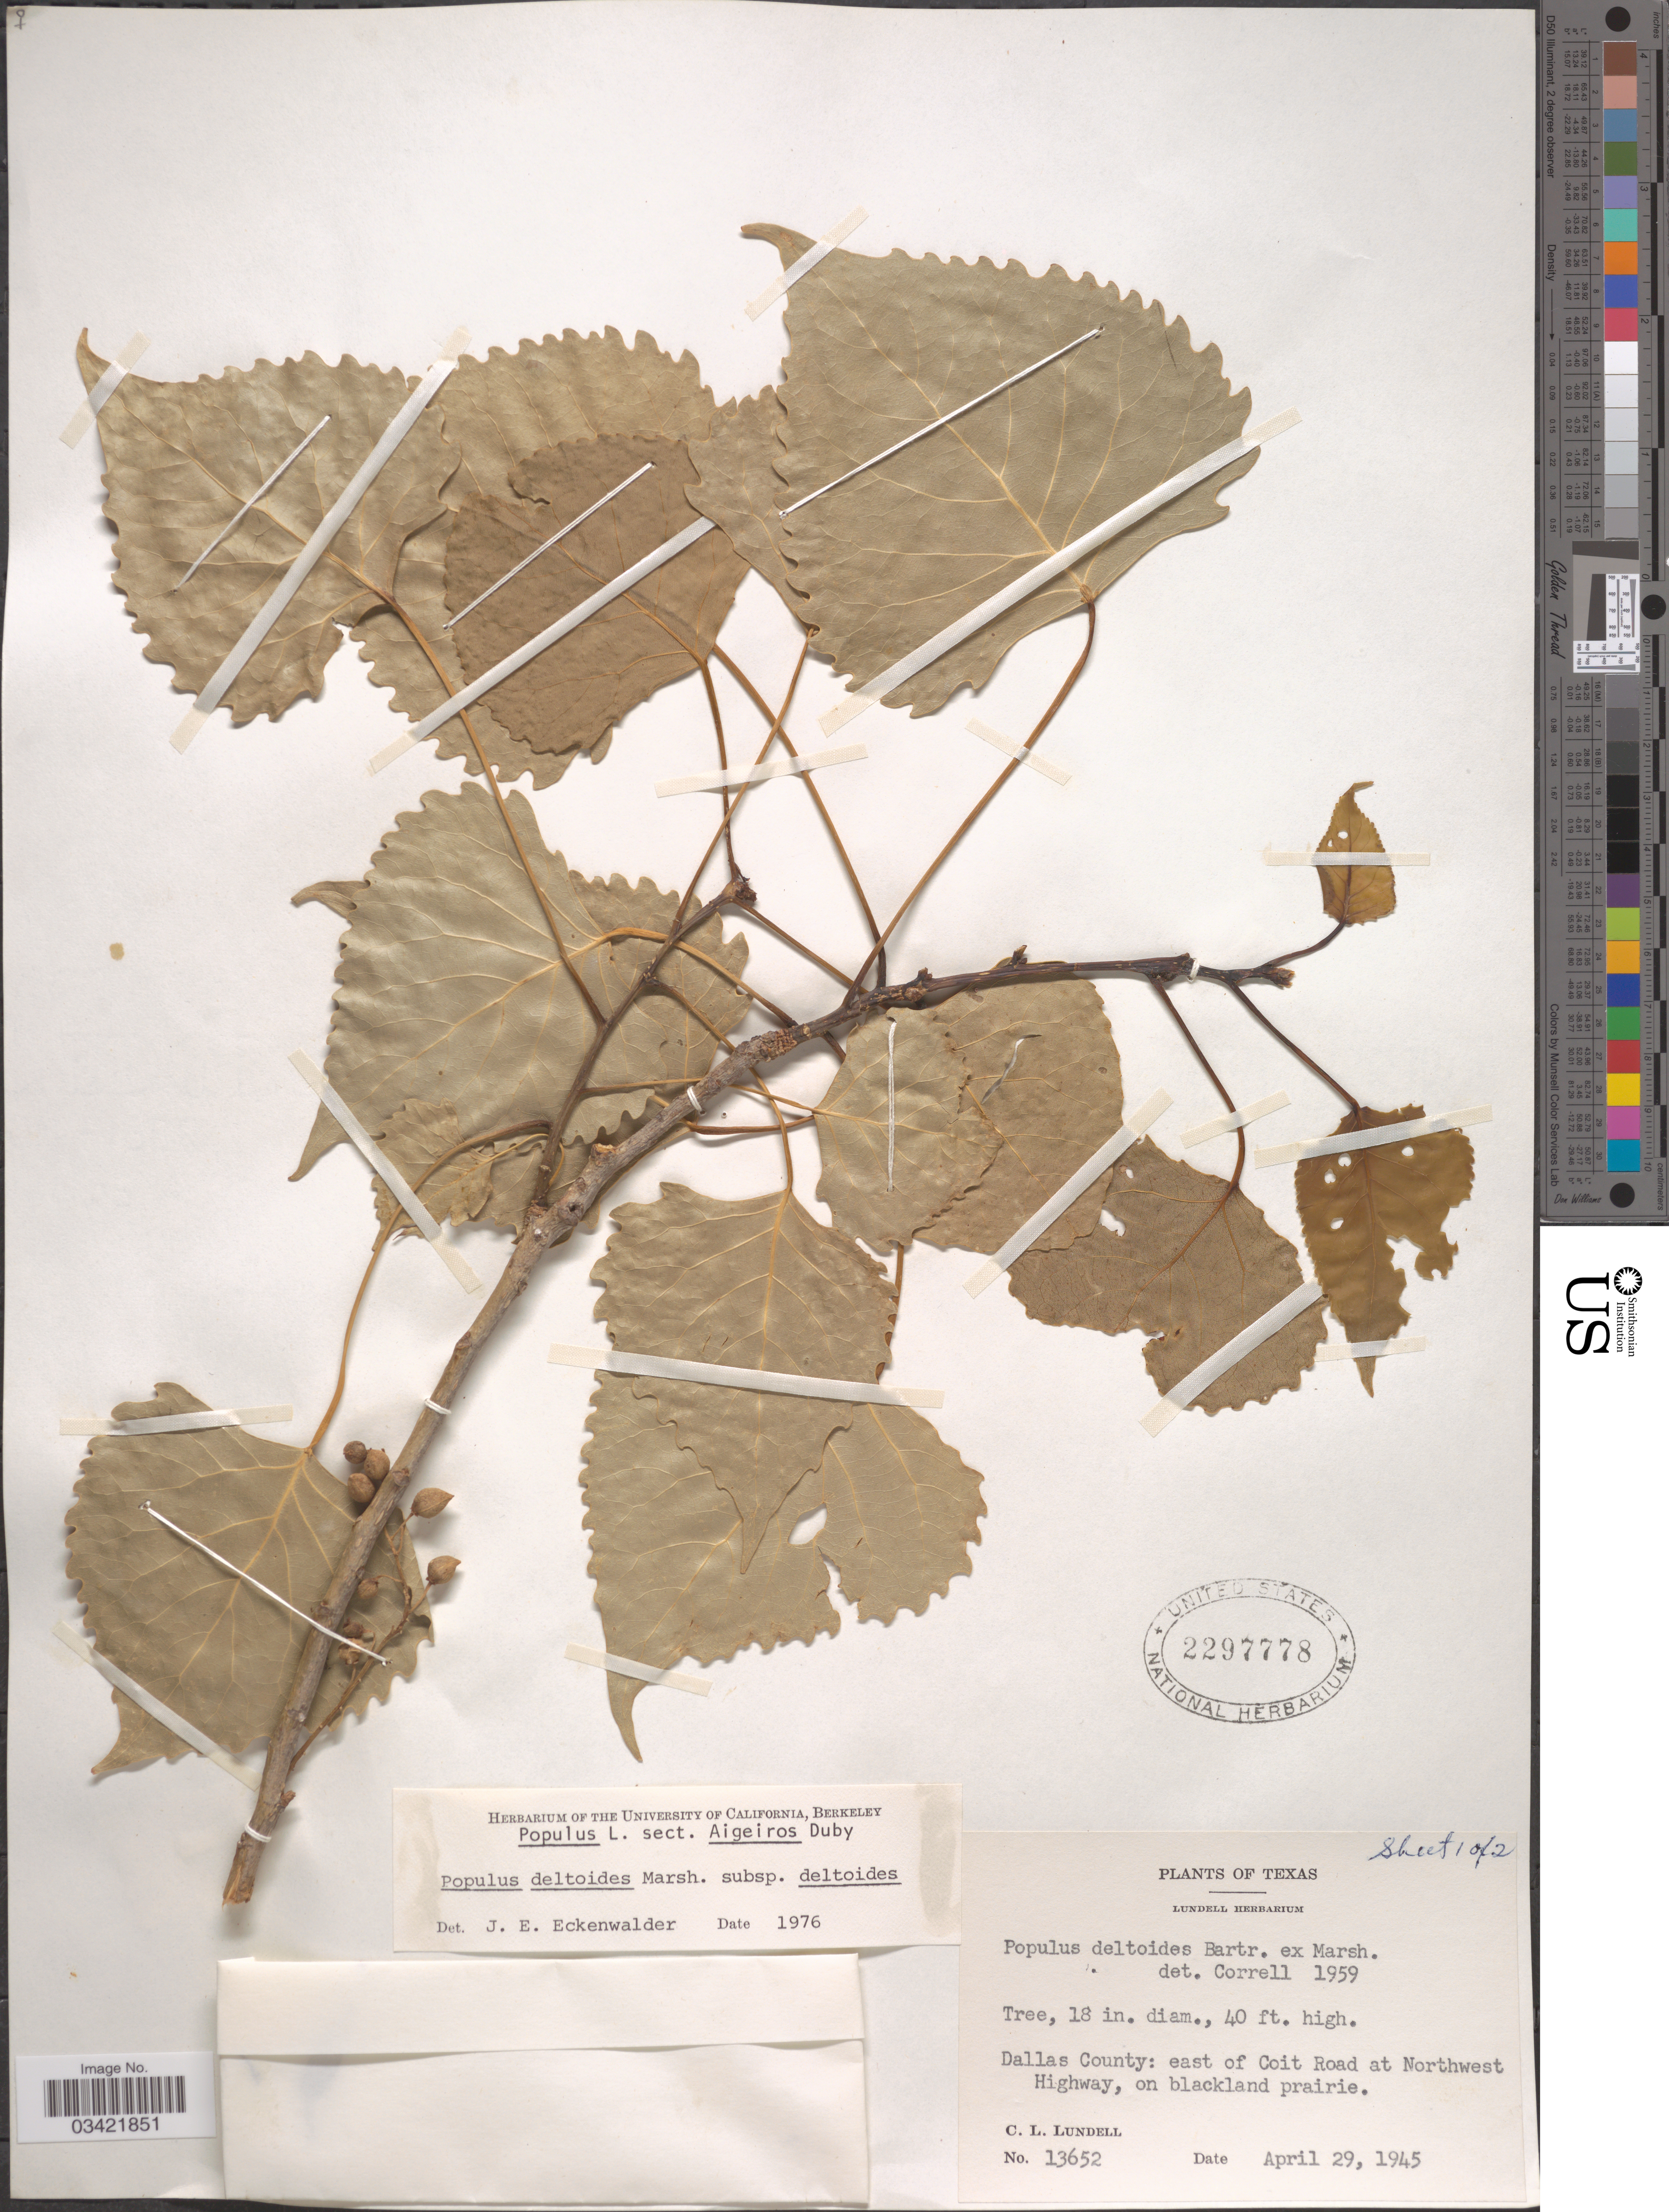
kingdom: Plantae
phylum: Tracheophyta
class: Magnoliopsida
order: Malpighiales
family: Salicaceae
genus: Populus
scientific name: Populus deltoides subsp. deltoides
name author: W. Bartram ex Marshall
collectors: C. L. Lundell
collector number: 13652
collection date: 1945-04-29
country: United States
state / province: Texas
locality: Dallas County: east of Coit Road at Northwest Highway, on blackland prairie.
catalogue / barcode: US 2297778